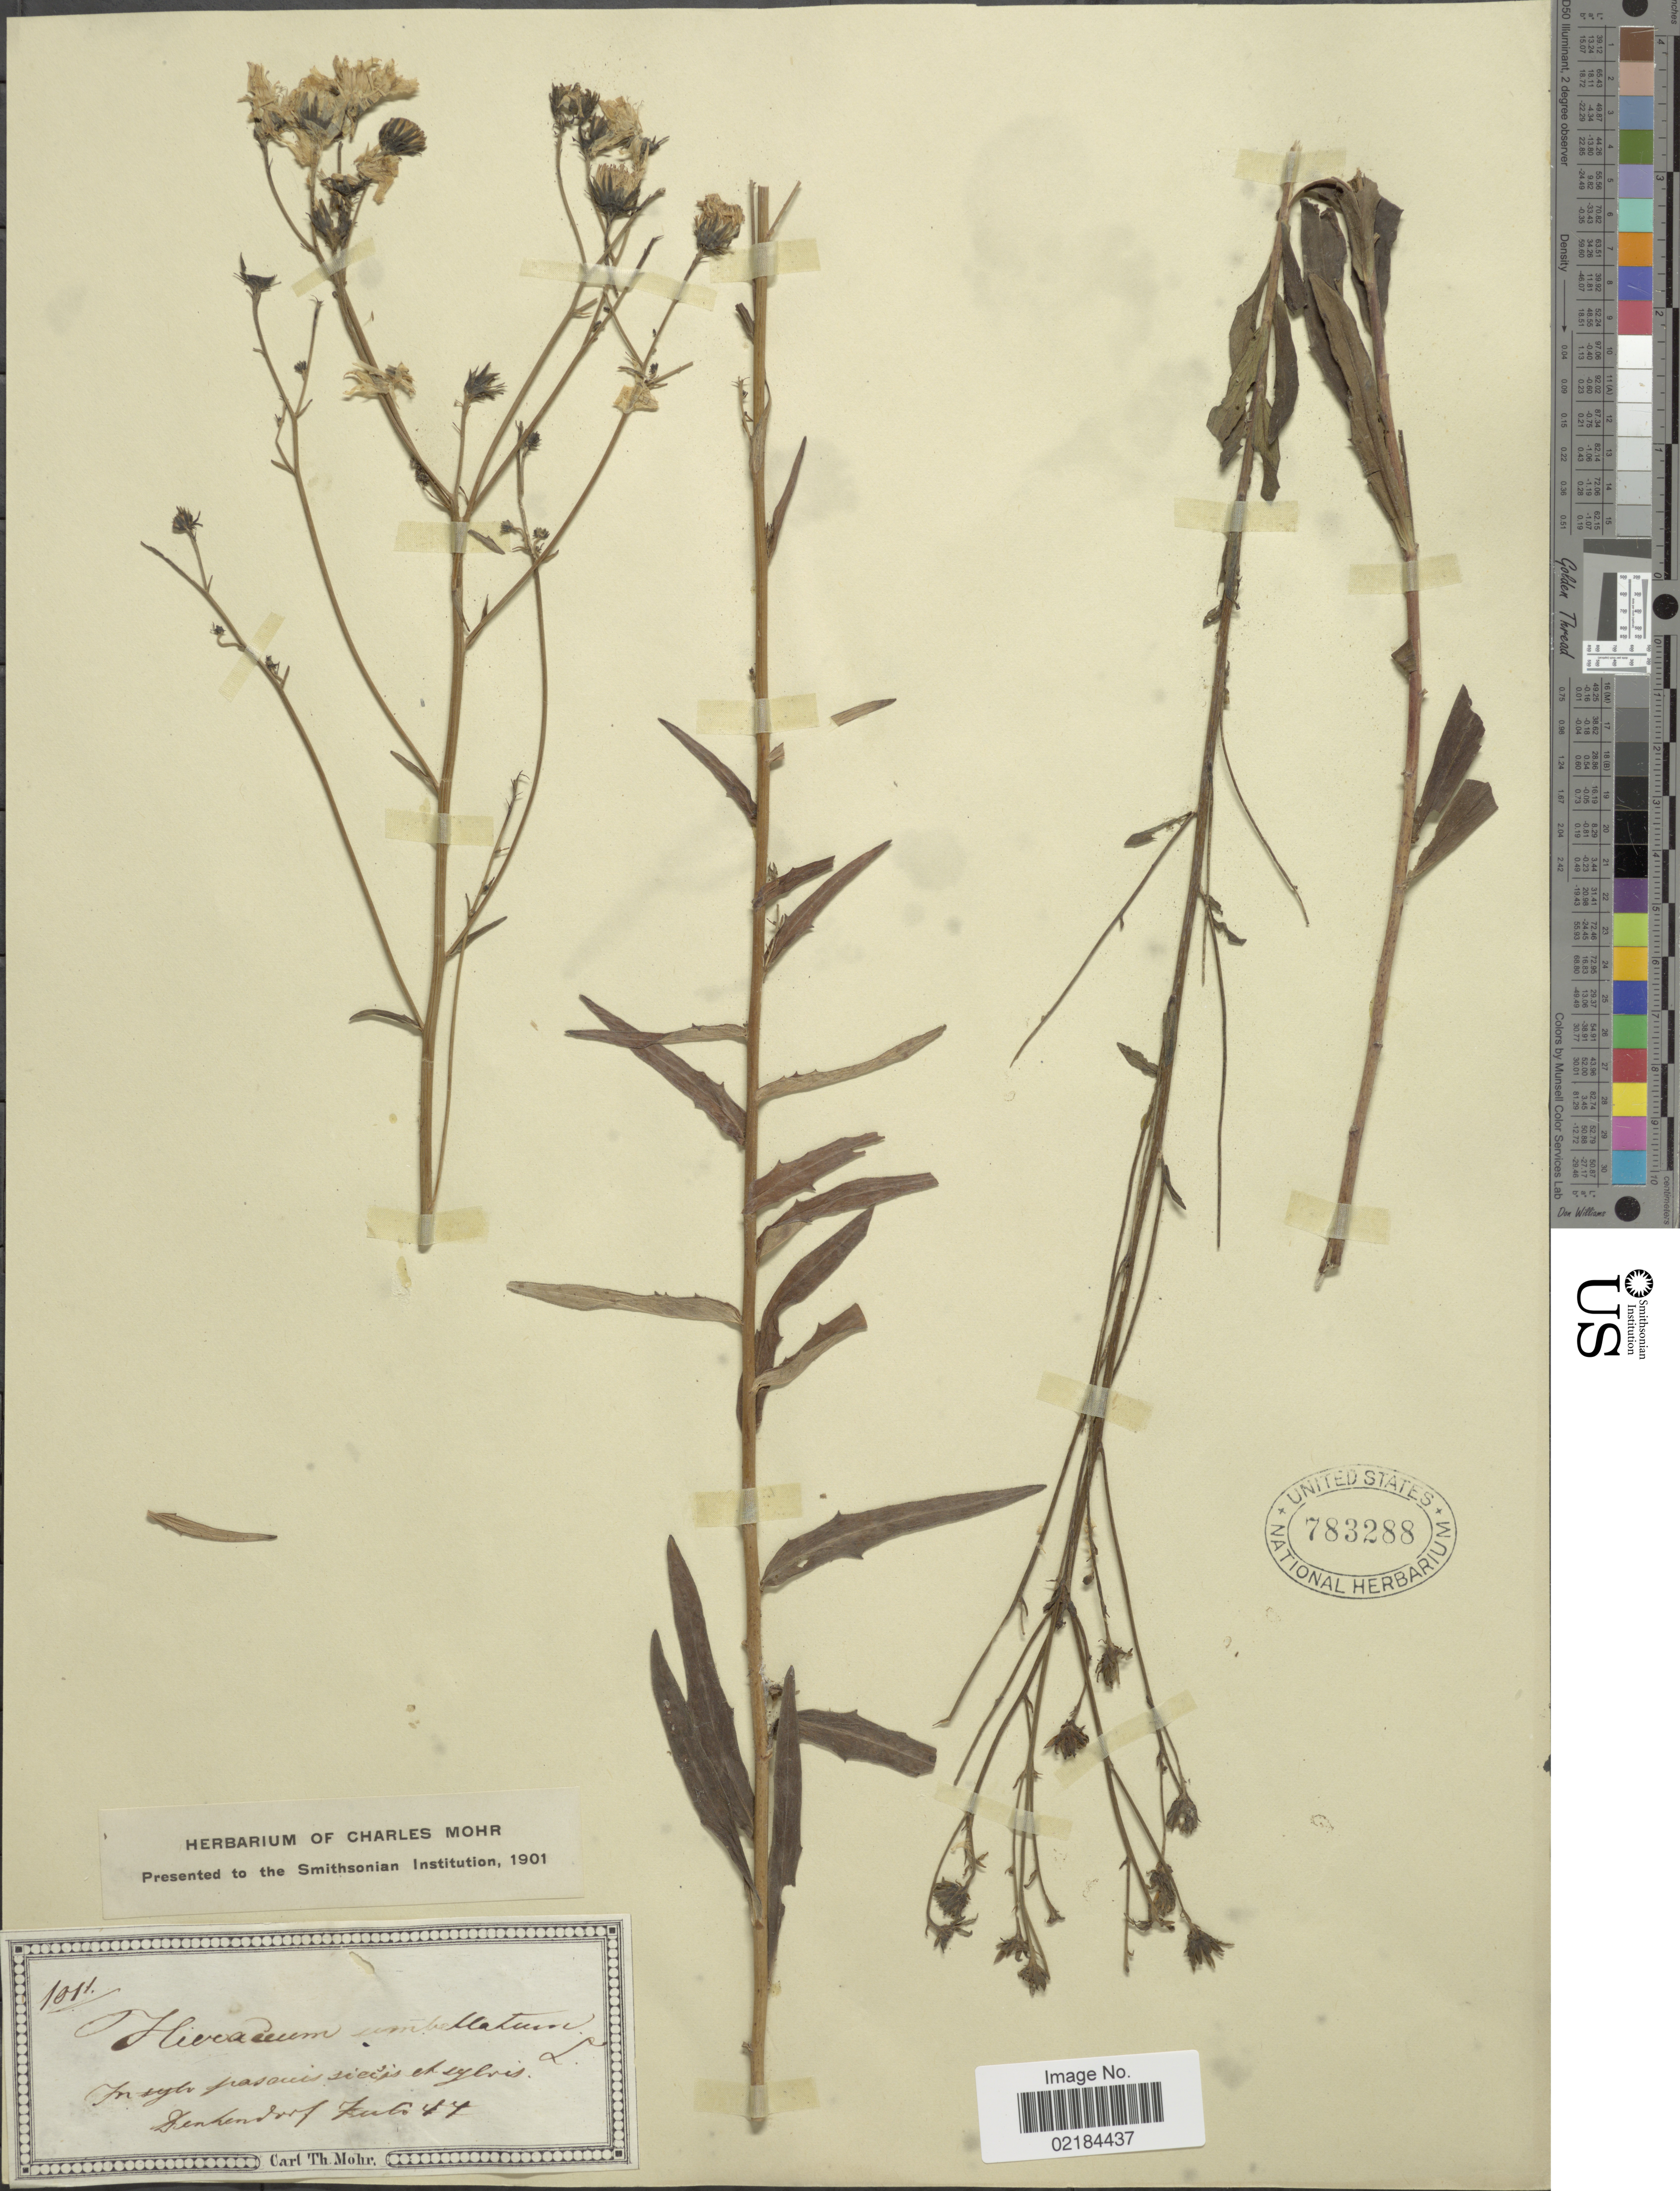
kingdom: Plantae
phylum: Tracheophyta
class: Magnoliopsida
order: Asterales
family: Asteraceae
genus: Hieracium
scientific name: Hieracium umbellatum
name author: L.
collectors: ex herb. C. Mohr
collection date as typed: Transcribed d/m/y: /7/77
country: Germany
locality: Denkendorf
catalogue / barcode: US 783288